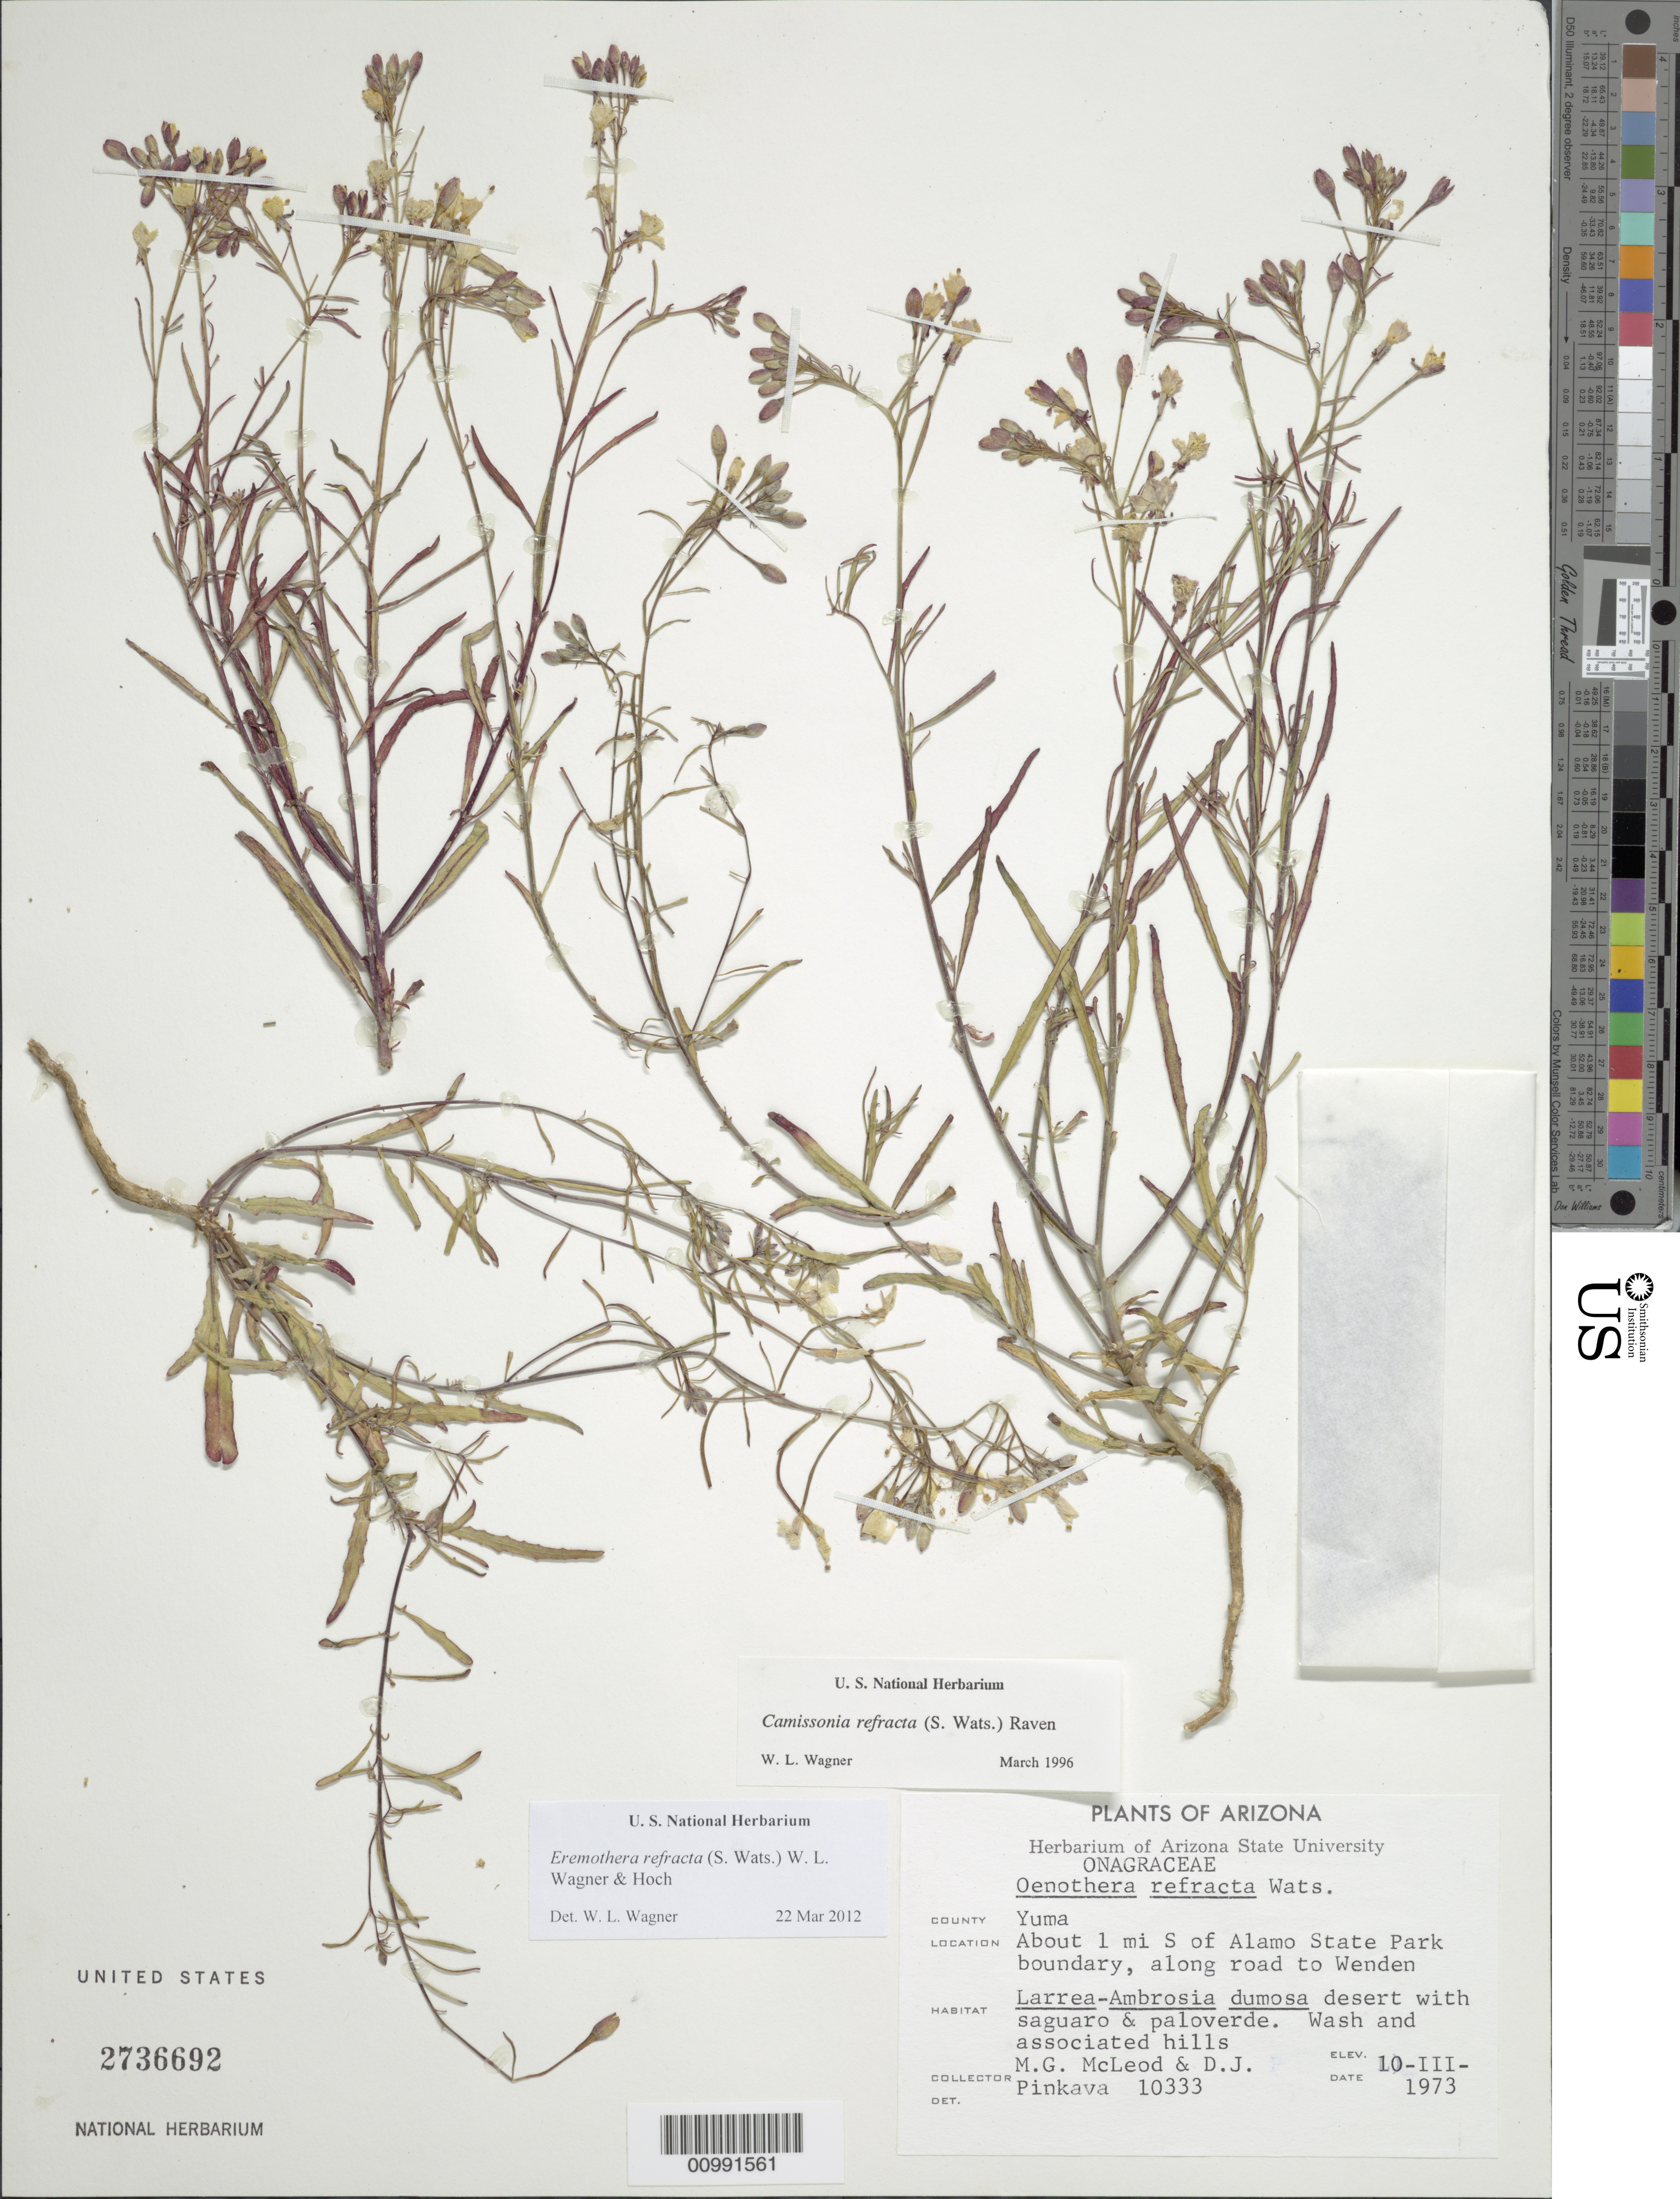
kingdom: Plantae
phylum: Tracheophyta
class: Magnoliopsida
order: Myrtales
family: Onagraceae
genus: Eremothera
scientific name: Eremothera refracta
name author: (S. Watson) W.L. Wagner & Hoch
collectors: M. McLeod & D. Pinkava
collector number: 10333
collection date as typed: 10 Mar 1973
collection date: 1973-03-10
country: United States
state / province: Arizona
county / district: Yuma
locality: About 1 mile S of Alamo State Park boundary, along road to Wenden.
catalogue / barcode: US 2736693